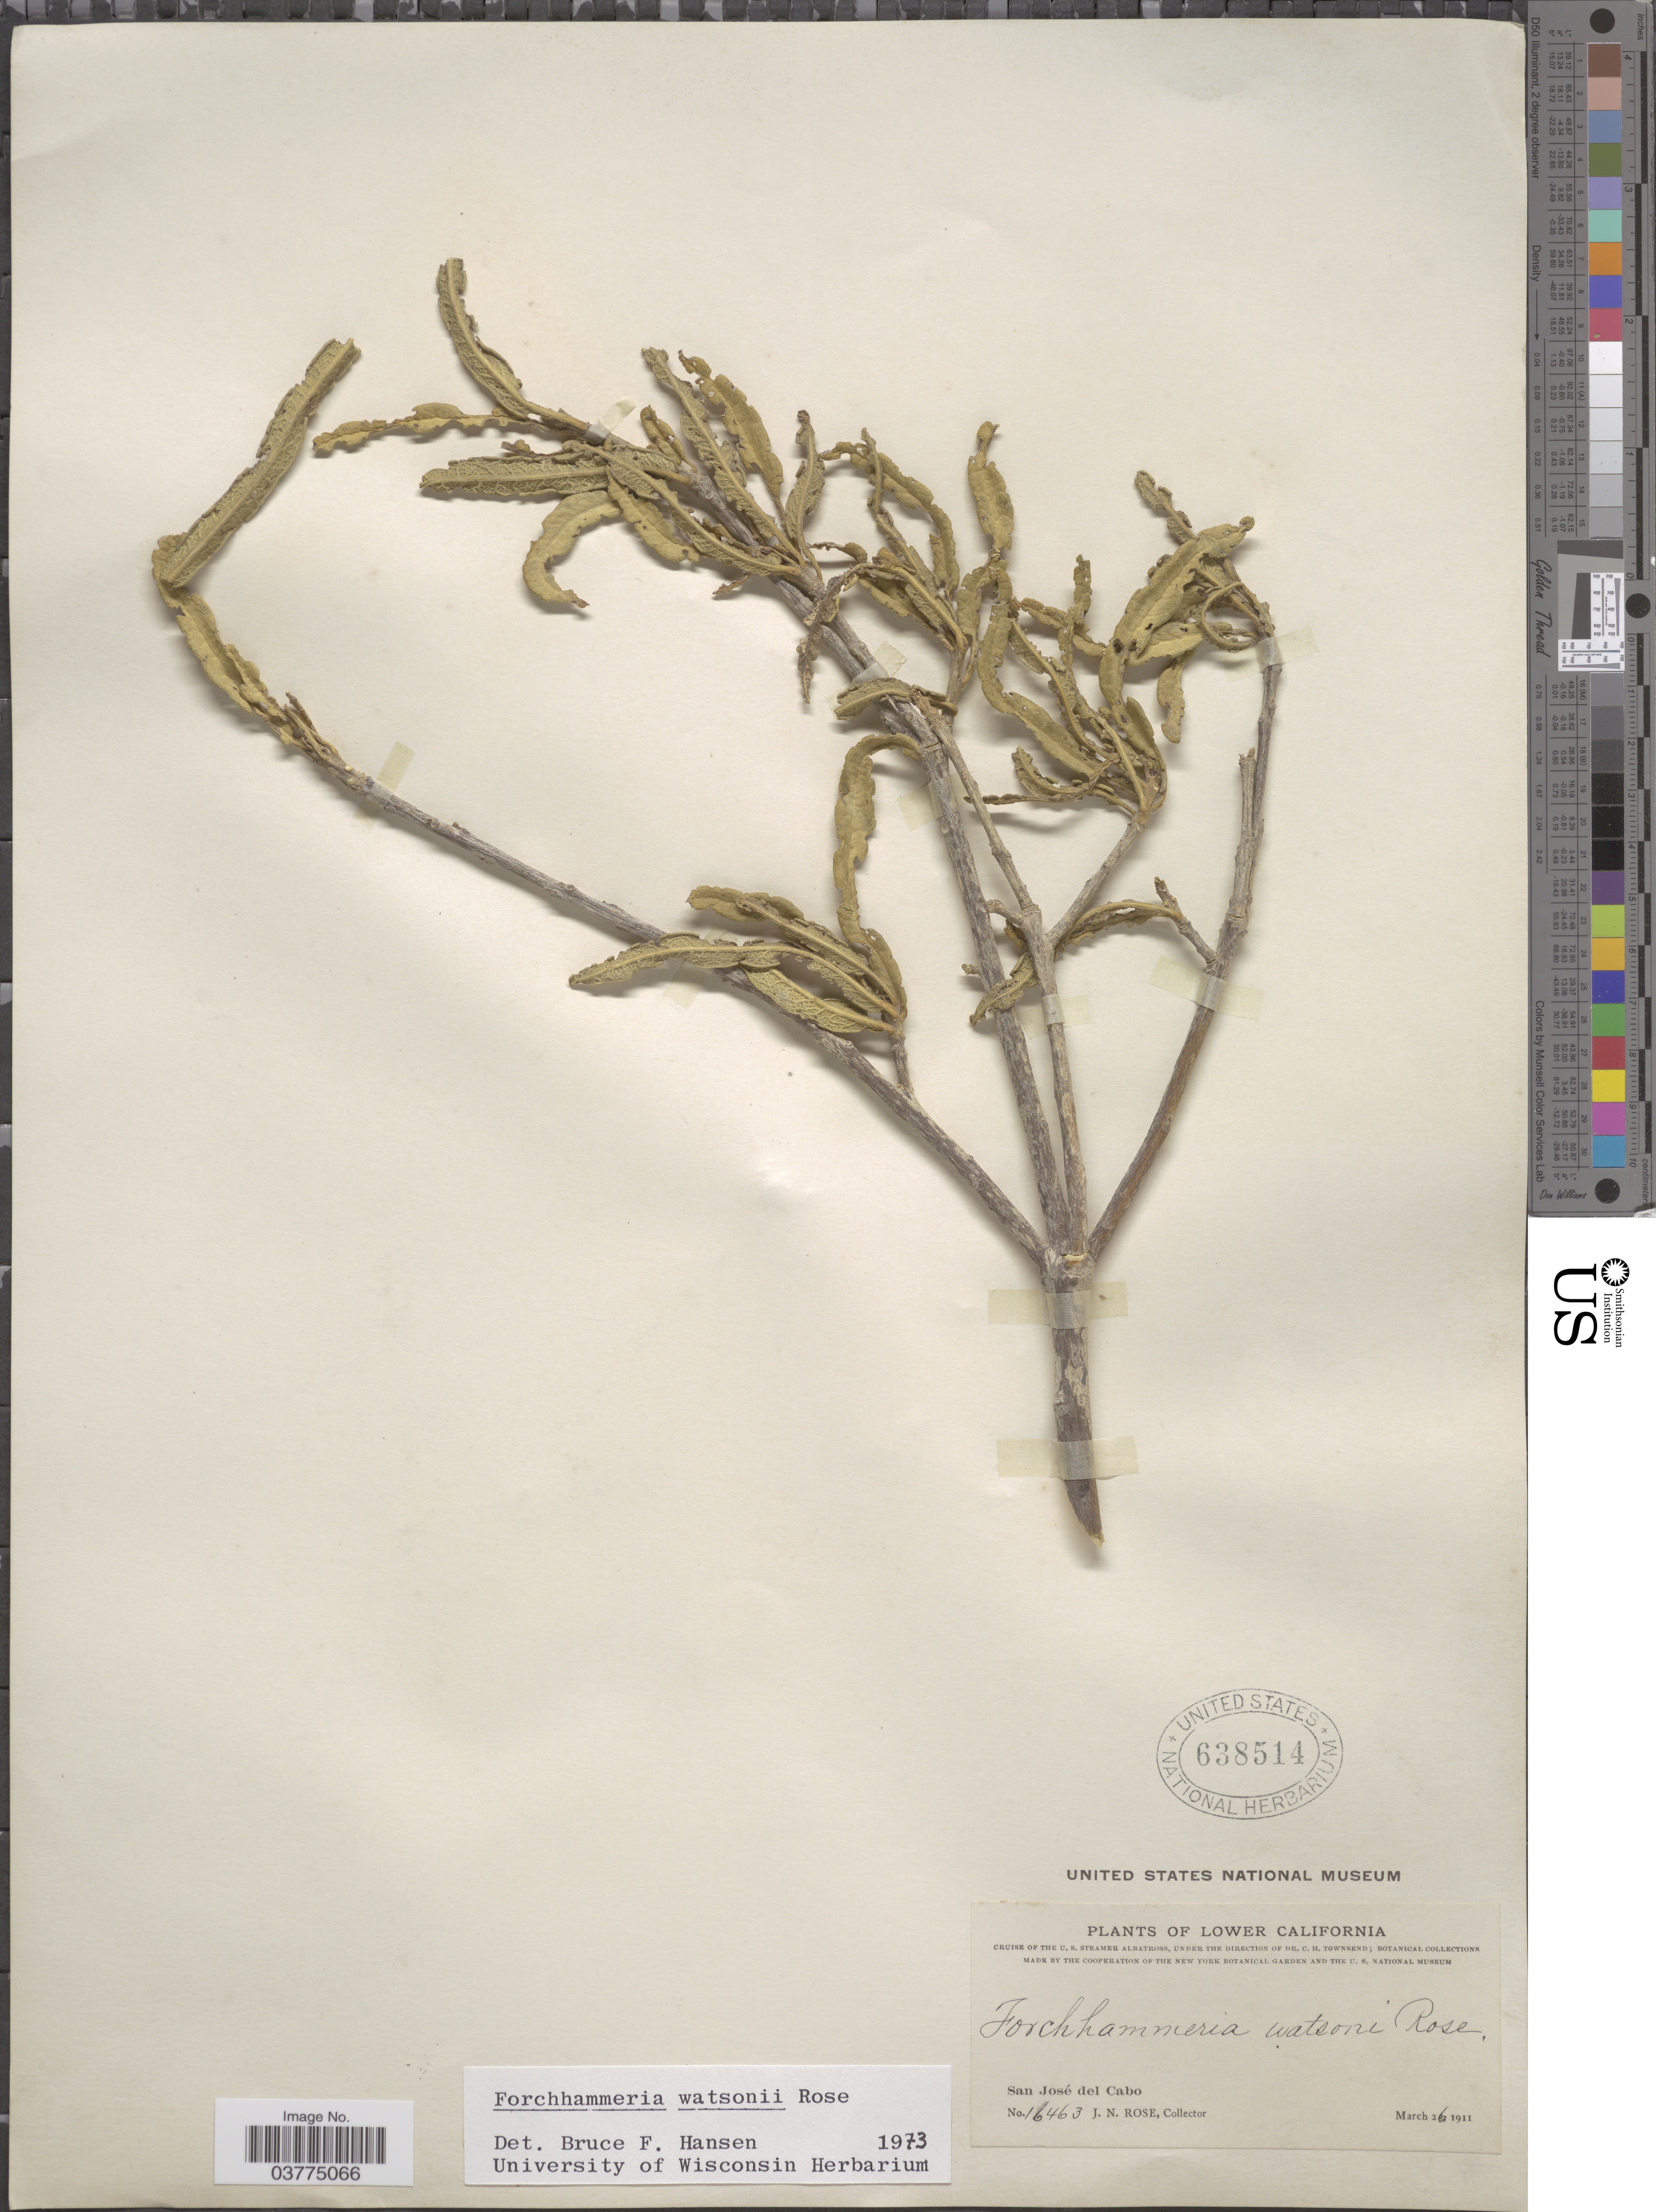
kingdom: Plantae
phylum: Tracheophyta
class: Magnoliopsida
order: Brassicales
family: Stixaceae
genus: Forchhammeria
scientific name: Forchhammeria watsonii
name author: Rose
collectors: J. N. Rose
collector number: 16463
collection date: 1911-03-26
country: Mexico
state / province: Baja California Sur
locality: Lower California. San José del Cabo.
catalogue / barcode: US 638514